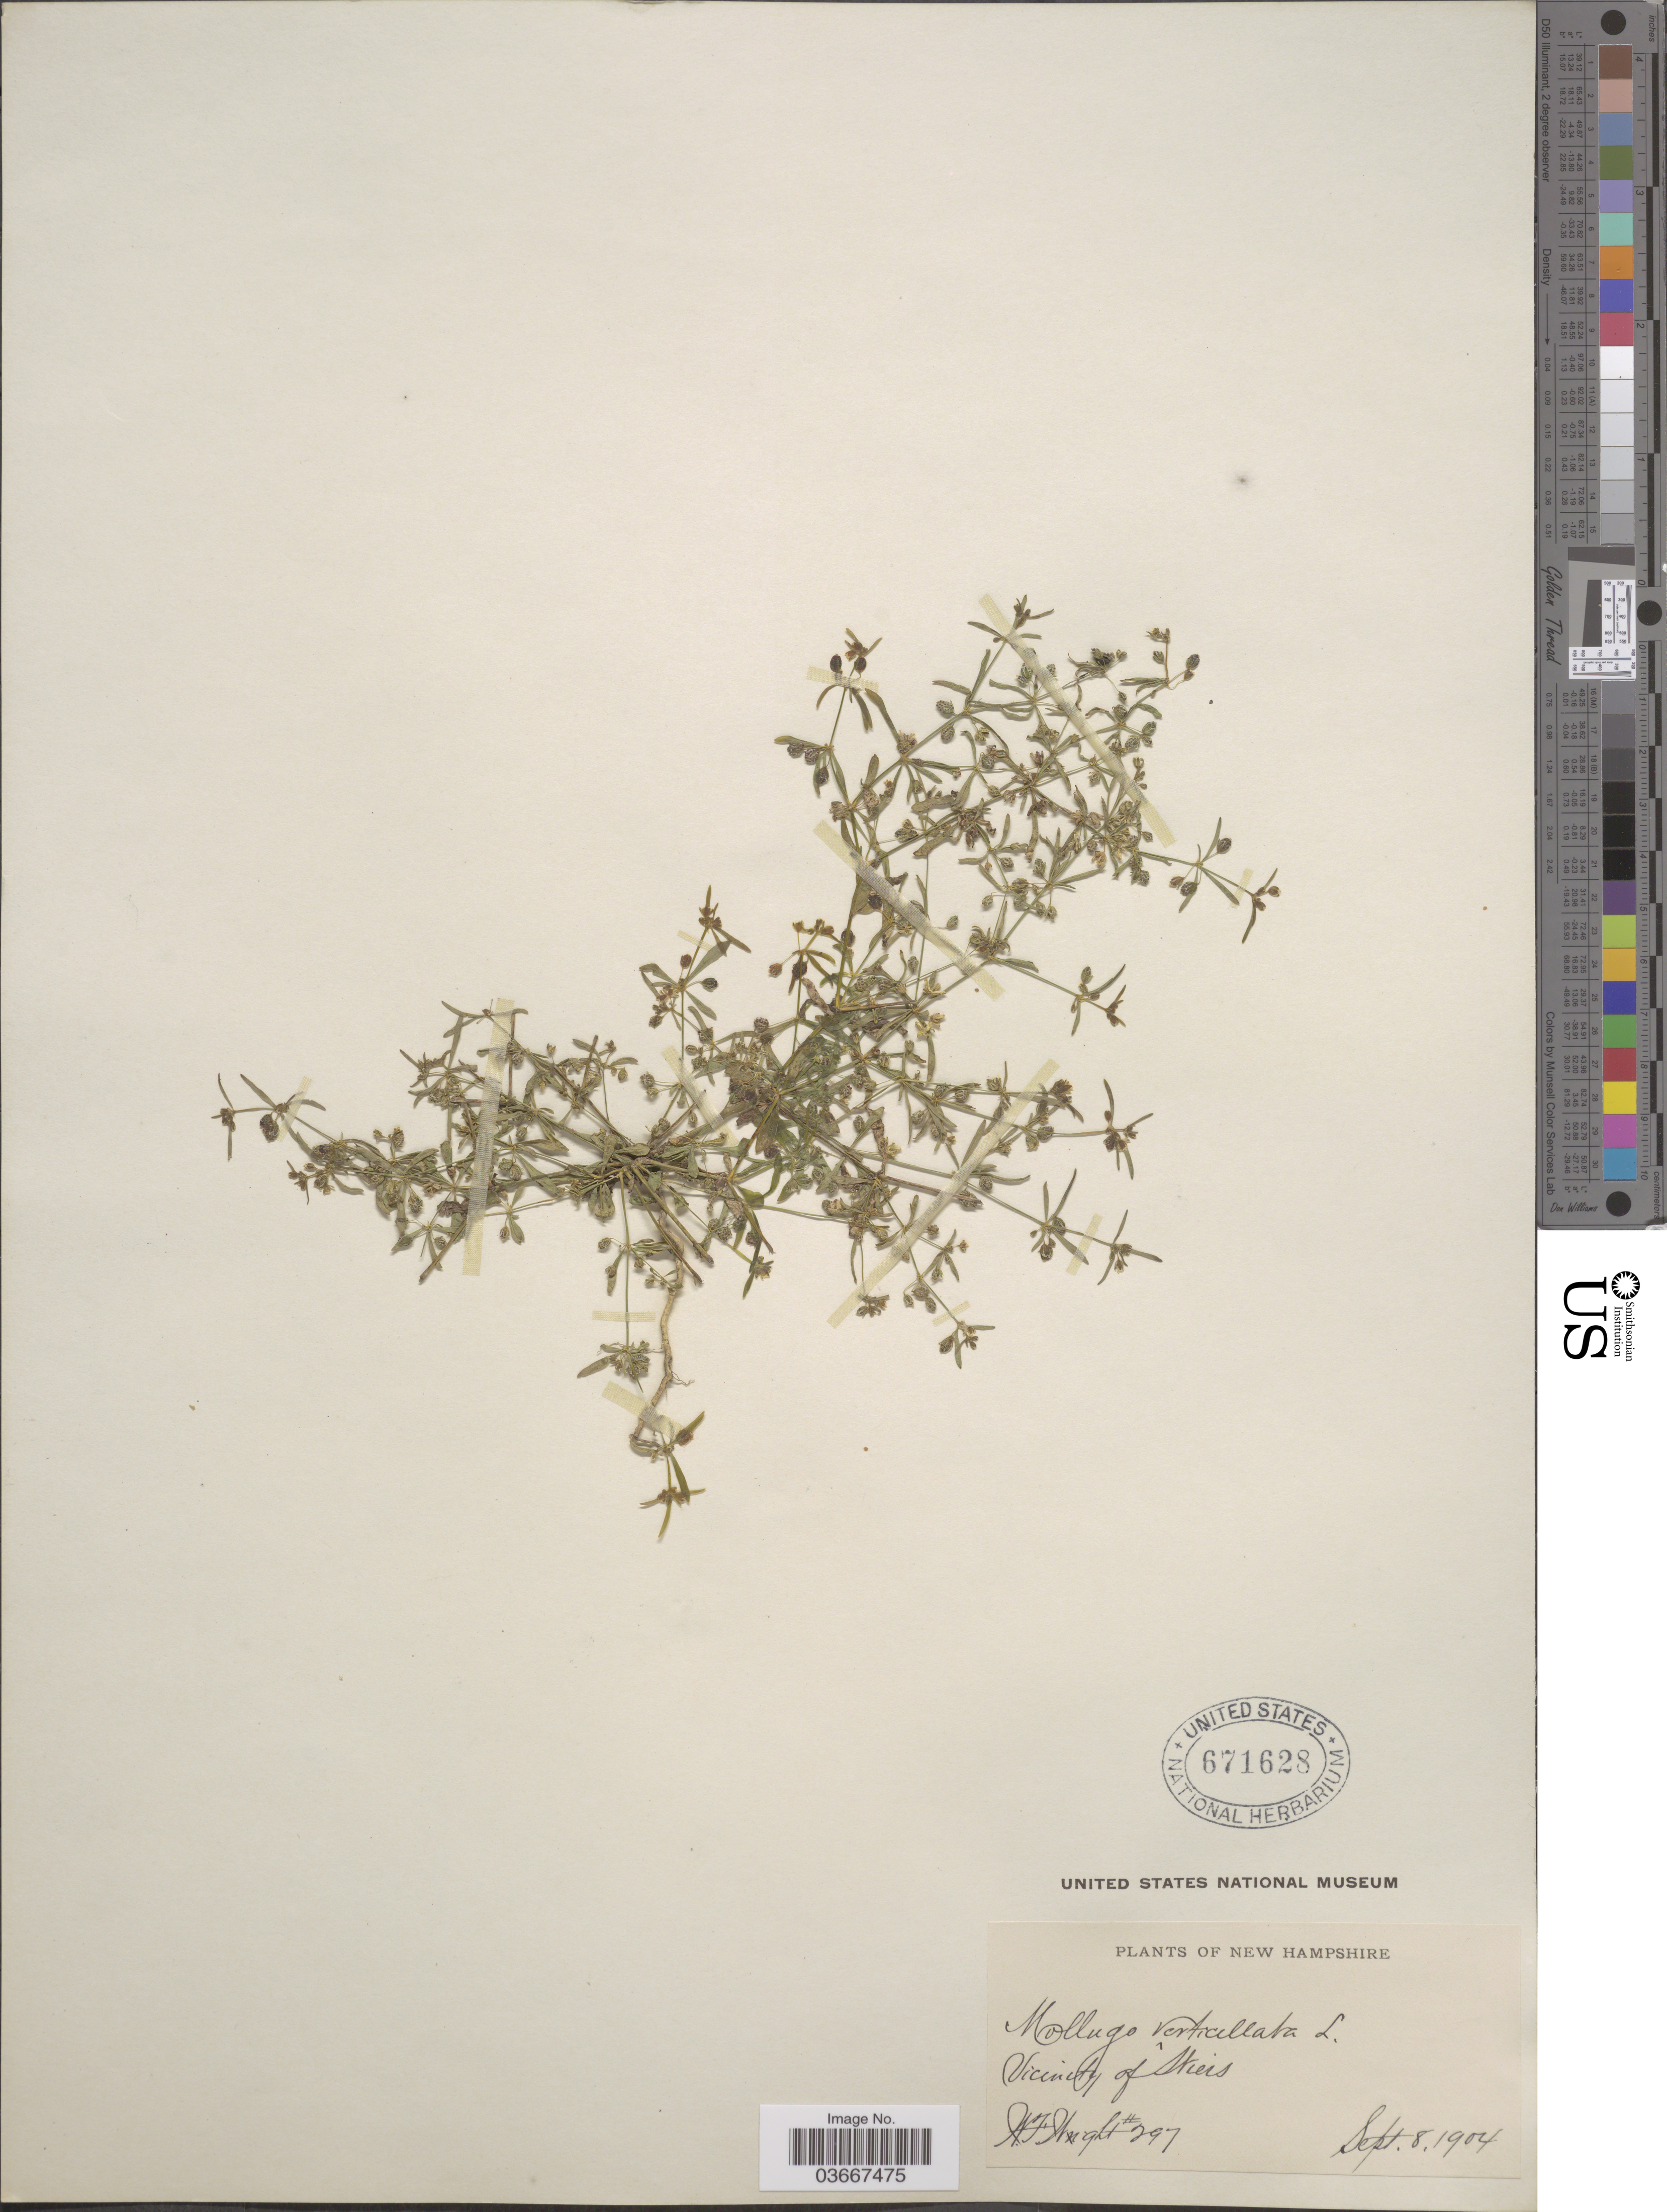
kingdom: Plantae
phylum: Tracheophyta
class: Magnoliopsida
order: Caryophyllales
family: Molluginaceae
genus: Mollugo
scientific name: Mollugo verticillata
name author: L.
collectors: W. F. Wright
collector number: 297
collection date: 1904-09-08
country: United States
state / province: New Hampshire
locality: Vicinity of Wiers.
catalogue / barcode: US 671628